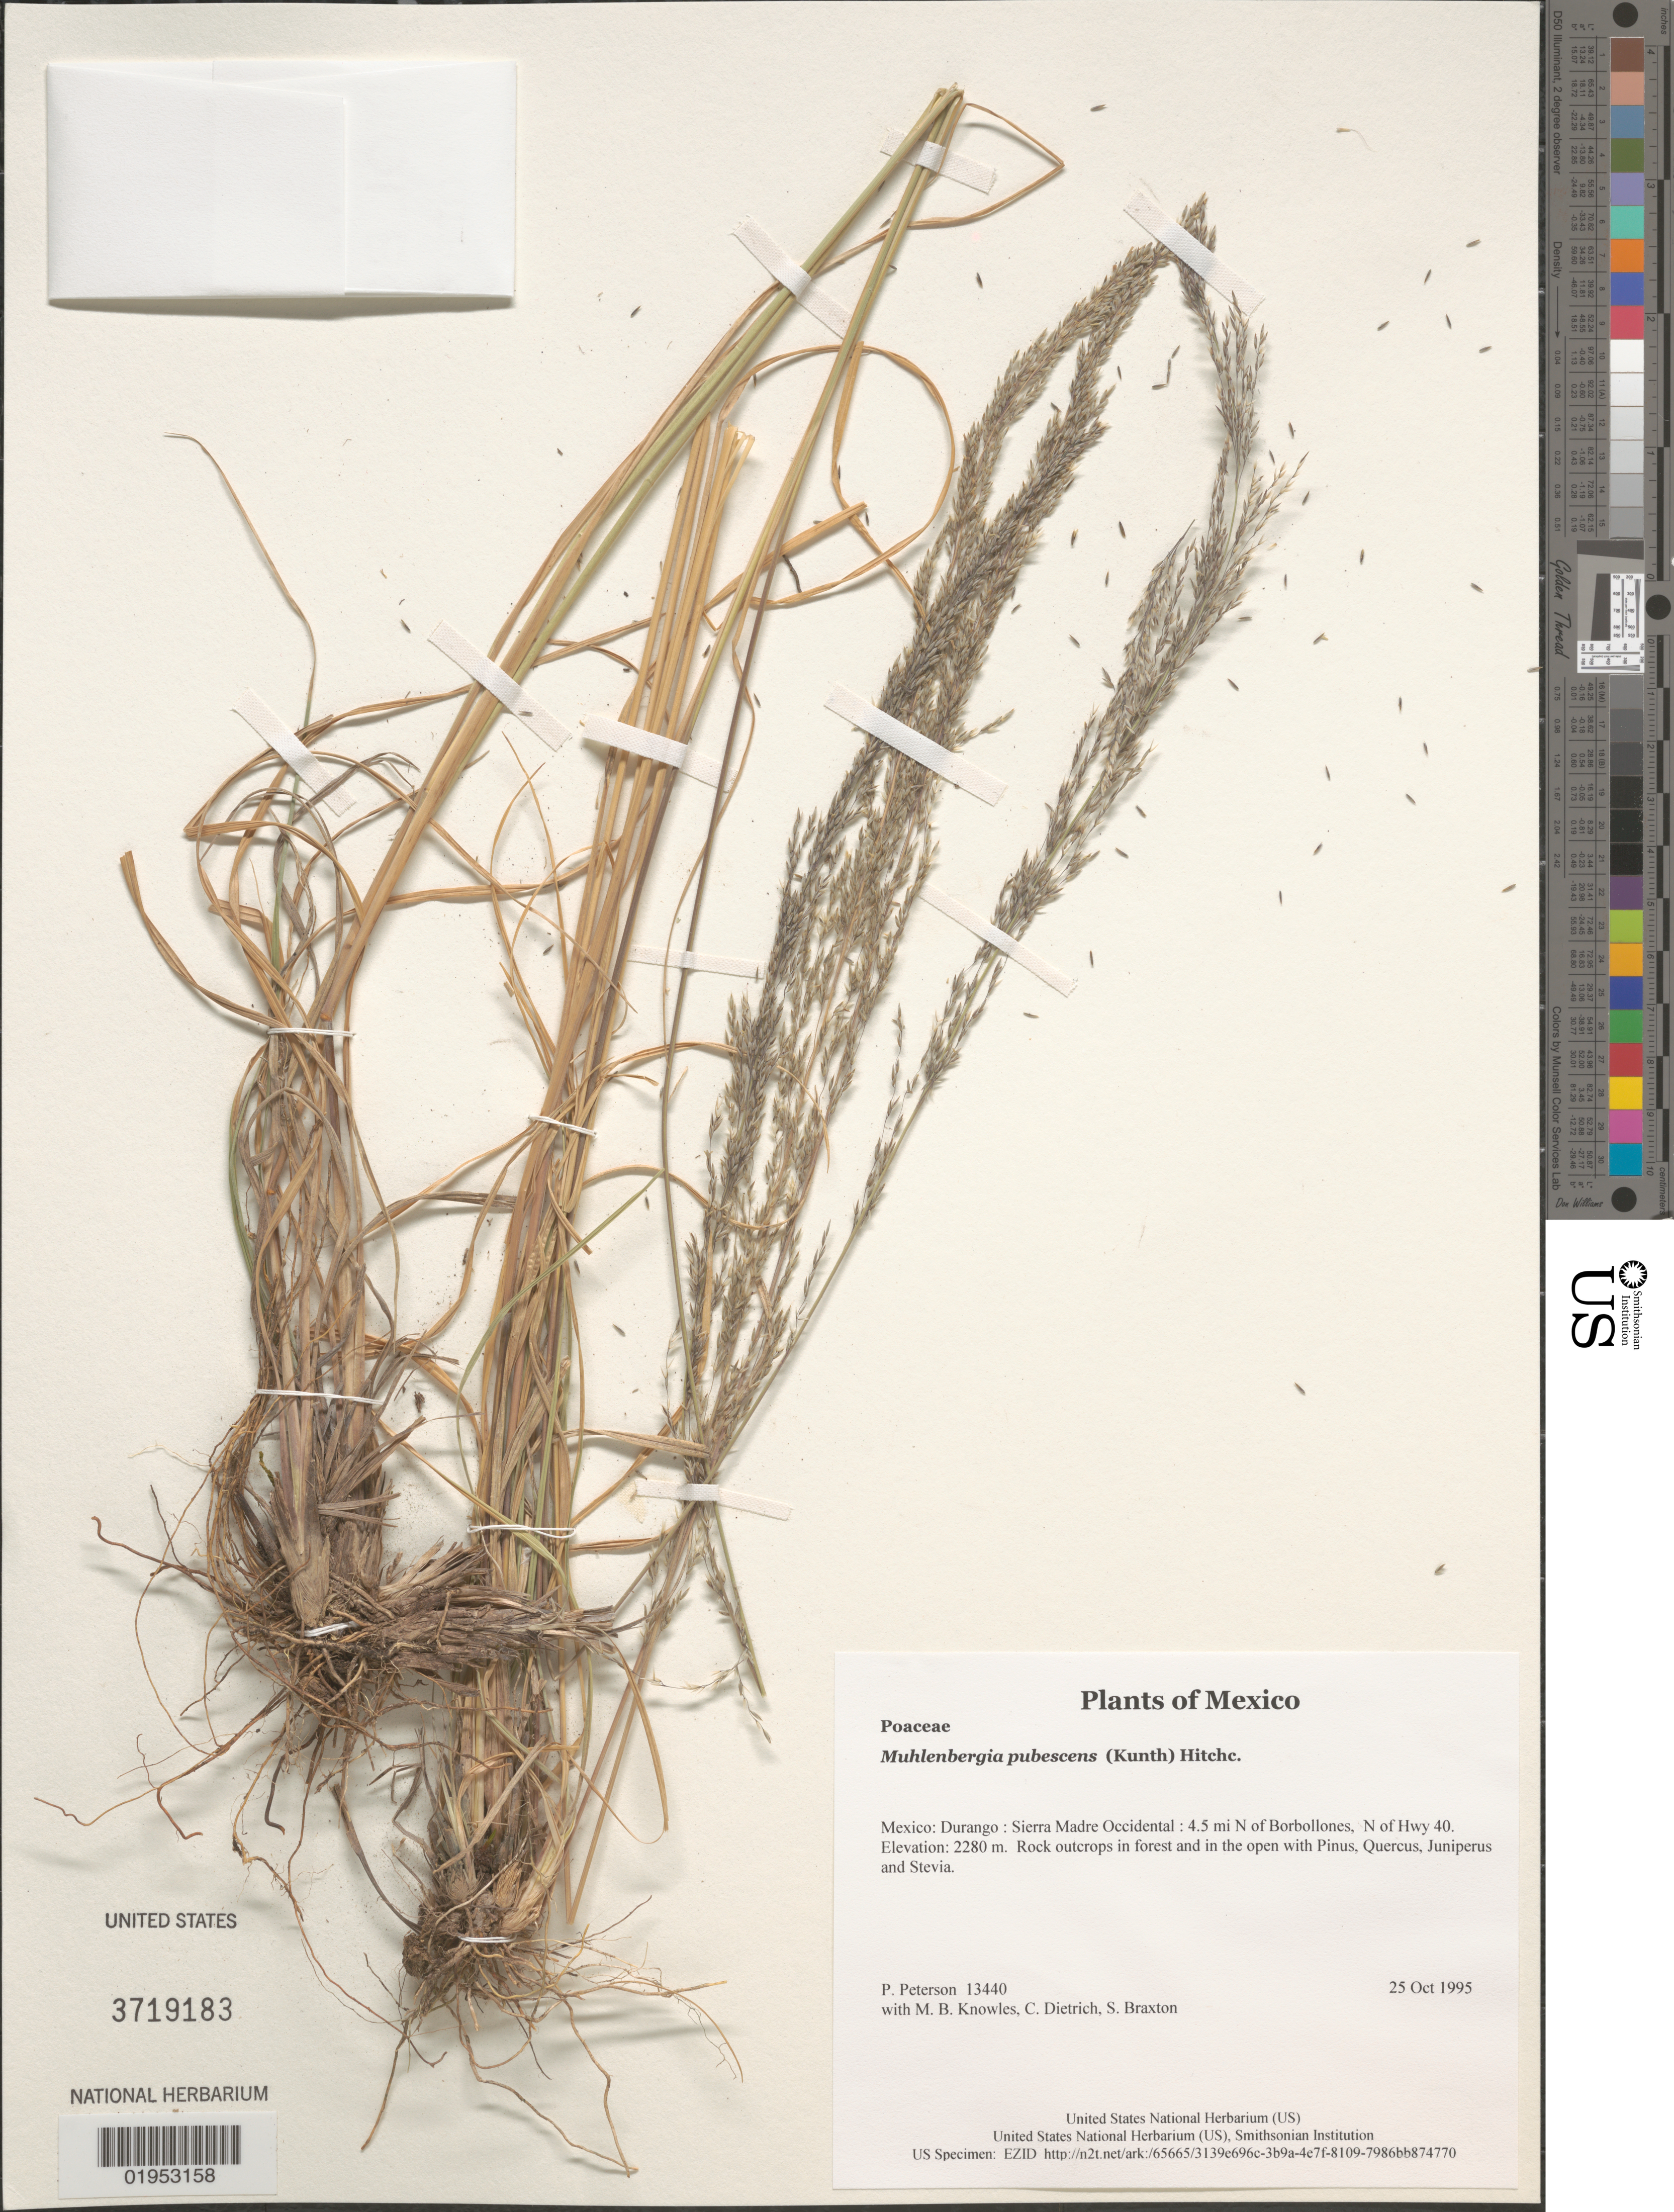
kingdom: Plantae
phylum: Tracheophyta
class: Liliopsida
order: Poales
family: Poaceae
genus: Muhlenbergia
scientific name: Muhlenbergia pubescens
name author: (Kunth) Hitchc.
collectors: P. M. Peterson, M. B. Knowles, C. Dietrich & S. Braxton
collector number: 13440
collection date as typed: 25 Oct 1995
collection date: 1995-10-25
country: Mexico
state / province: Durango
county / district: Sierra Madre Occidental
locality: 4.5 mi N of Borbollones, N of Hwy 40.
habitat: Rock outcrops in forest and in the open with Pinus, Quercus, Juniperus and Stevia.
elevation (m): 2280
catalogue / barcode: US 3719183